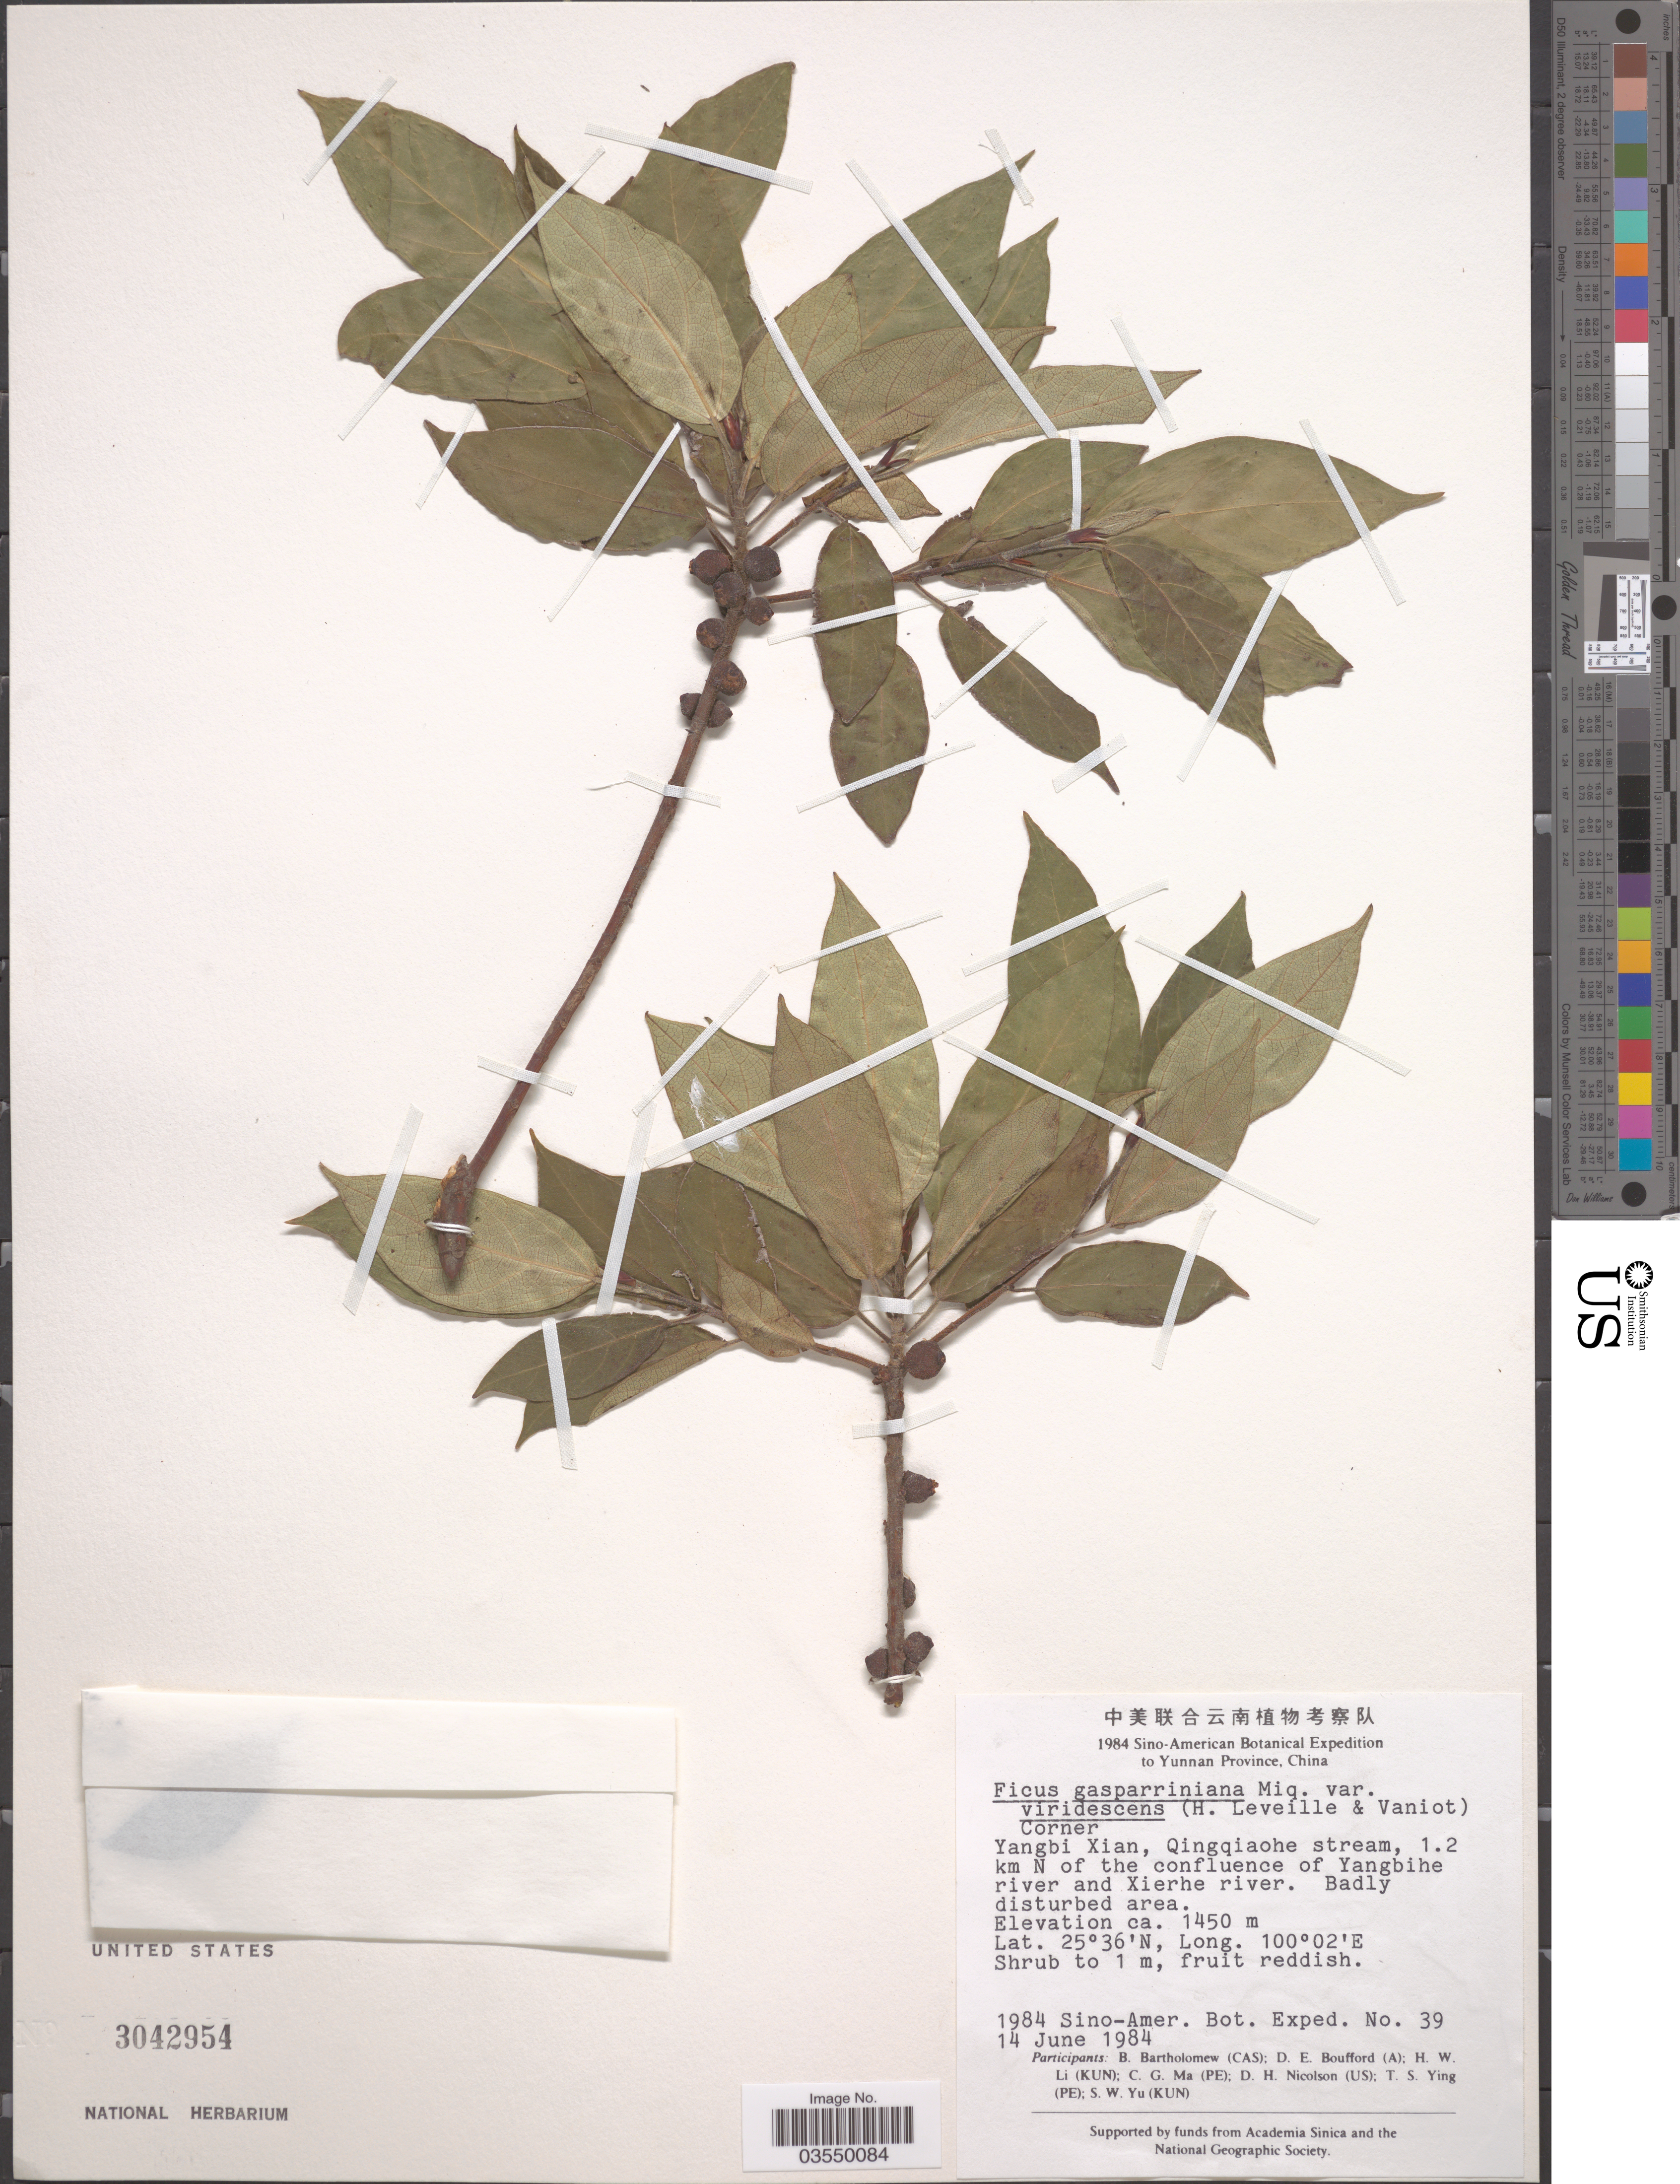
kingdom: Plantae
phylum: Tracheophyta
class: Magnoliopsida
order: Rosales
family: Moraceae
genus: Ficus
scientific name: Ficus gasparriniana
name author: Miq.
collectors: Sino-Amer. Bot. Exped. 1984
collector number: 39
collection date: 1984-06-14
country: China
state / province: Yunnan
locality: Yangbi Xian, Qingqiaohe stream, 1.2 km N of the confluence of Yangbihe river and Xierhe river.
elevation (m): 1450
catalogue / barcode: US 3042954